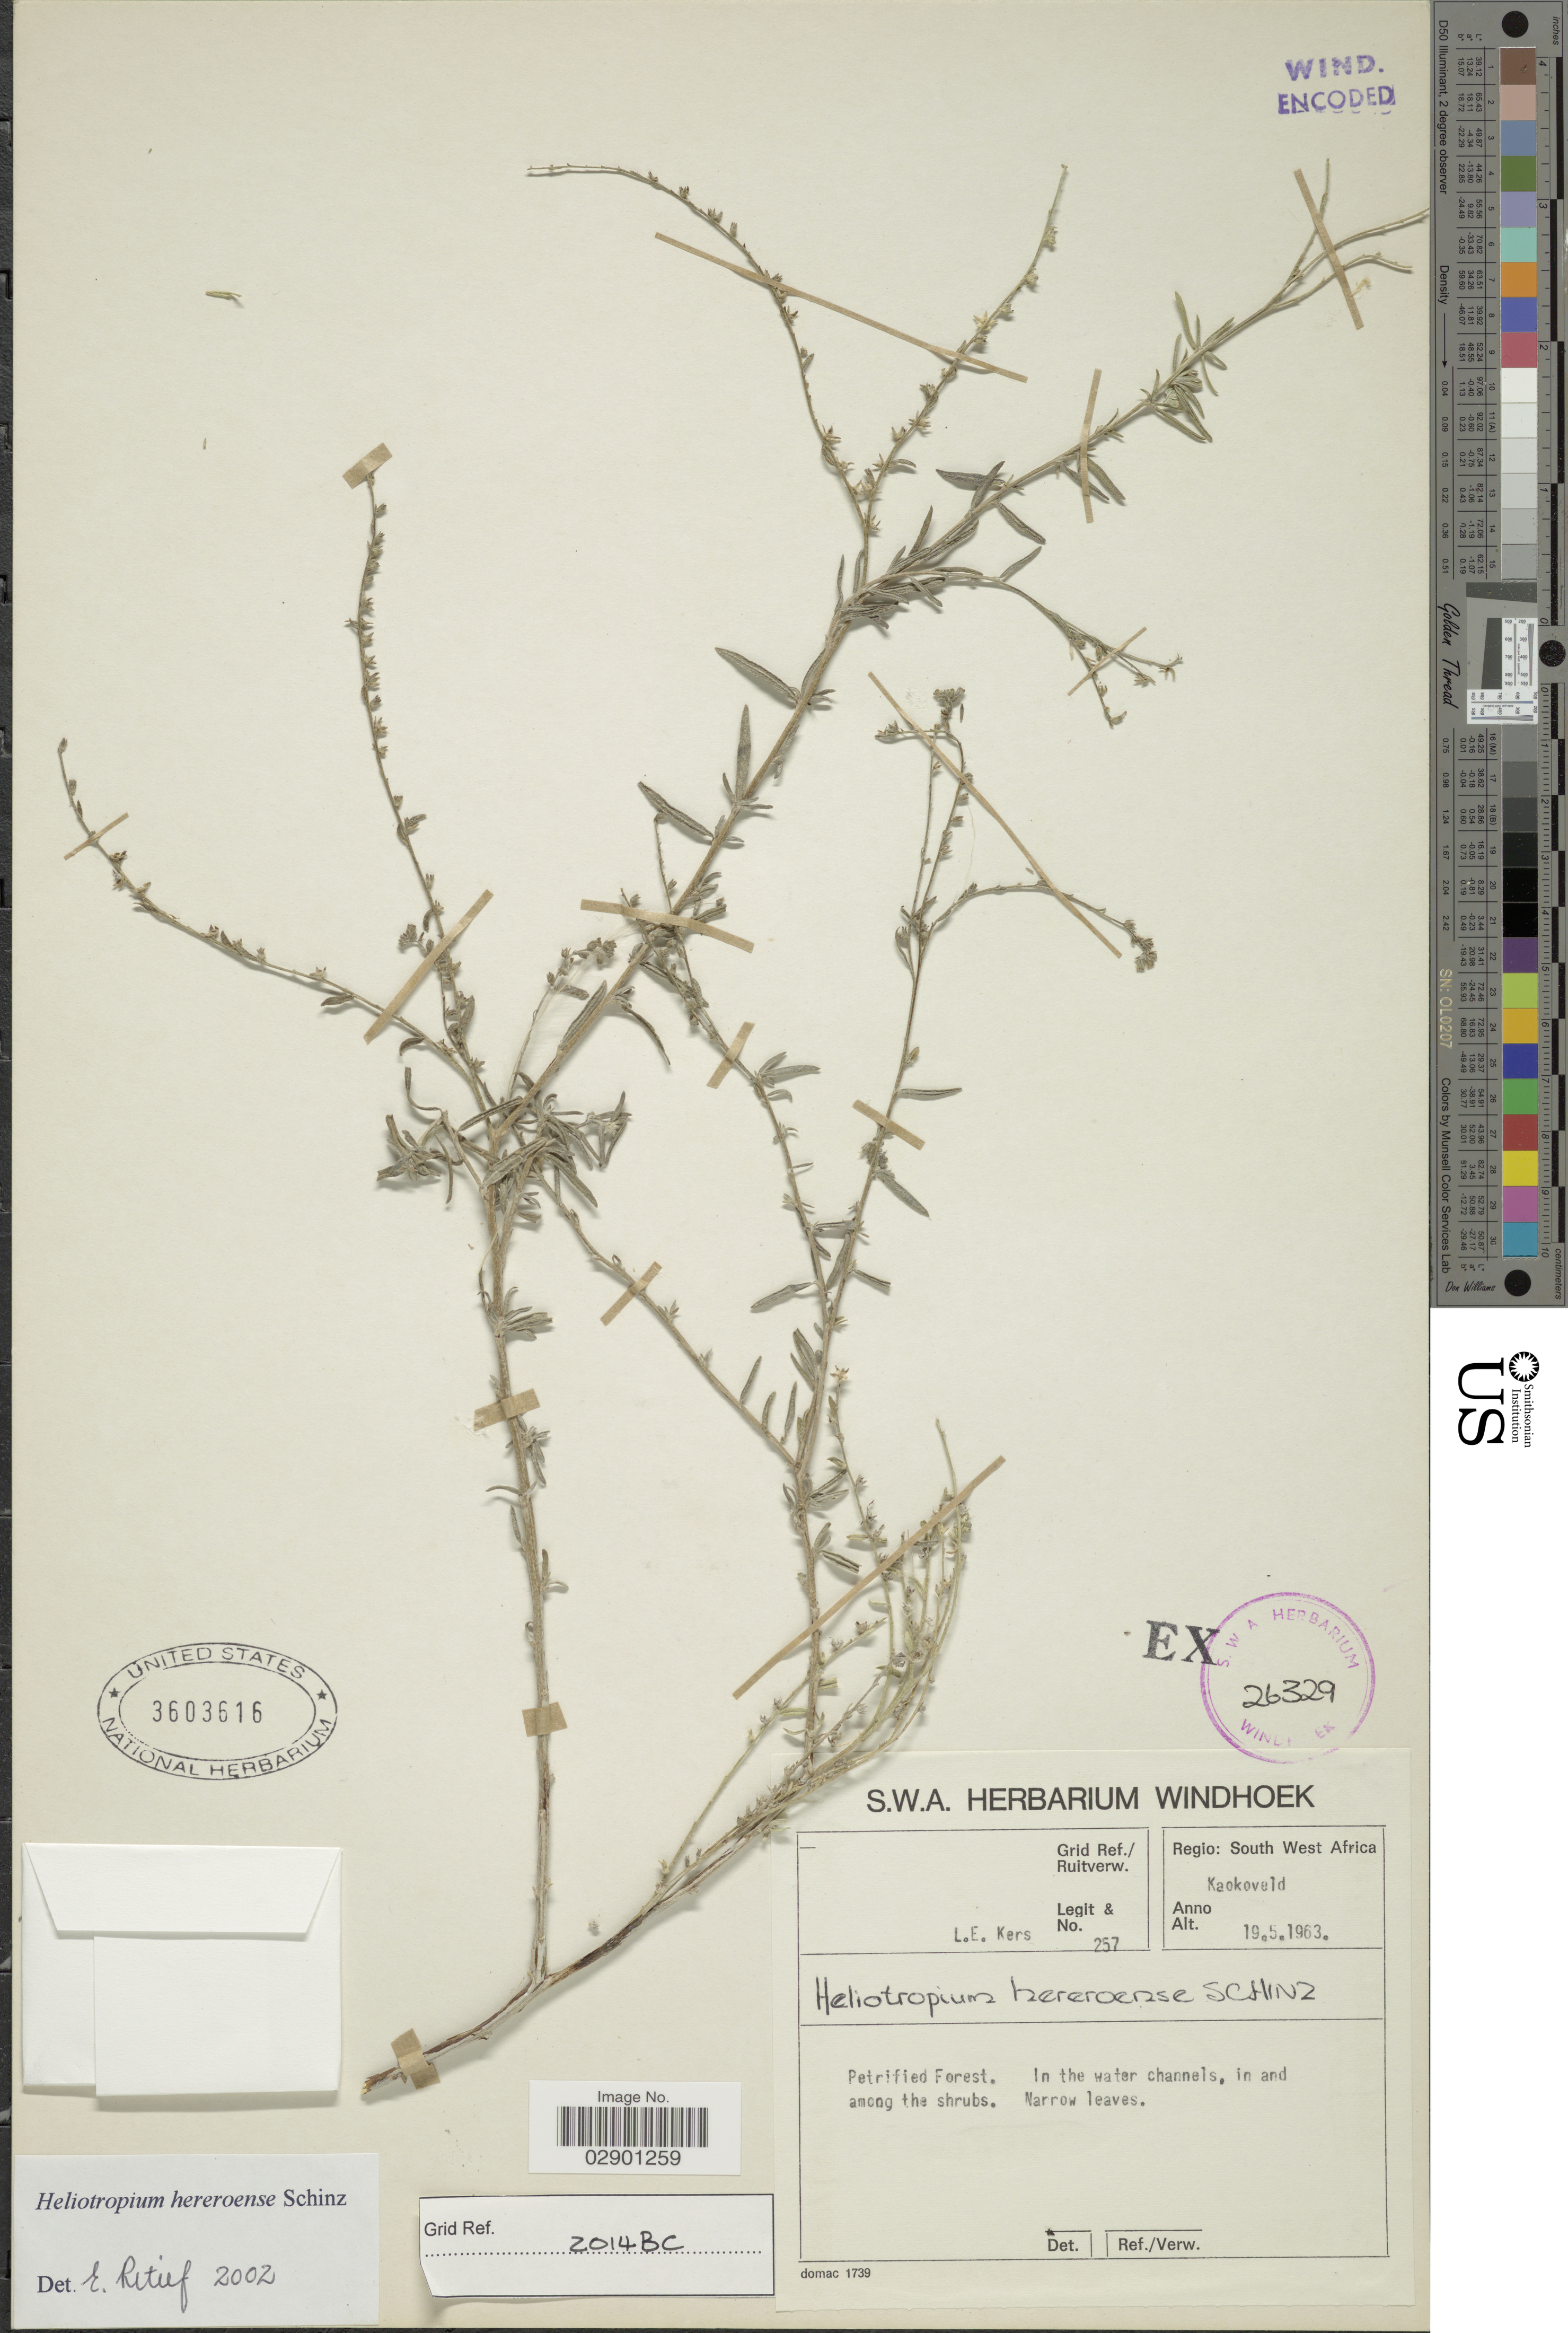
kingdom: Plantae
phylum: Tracheophyta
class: Magnoliopsida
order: Boraginales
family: Heliotropiaceae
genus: Heliotropium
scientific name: Heliotropium hereroense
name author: Schinz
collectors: L. E. Kers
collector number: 257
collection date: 1963-05-19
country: Namibia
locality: Regio: South West Africa. Kaokoveld. Petrified Forest.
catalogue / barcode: US 3603616